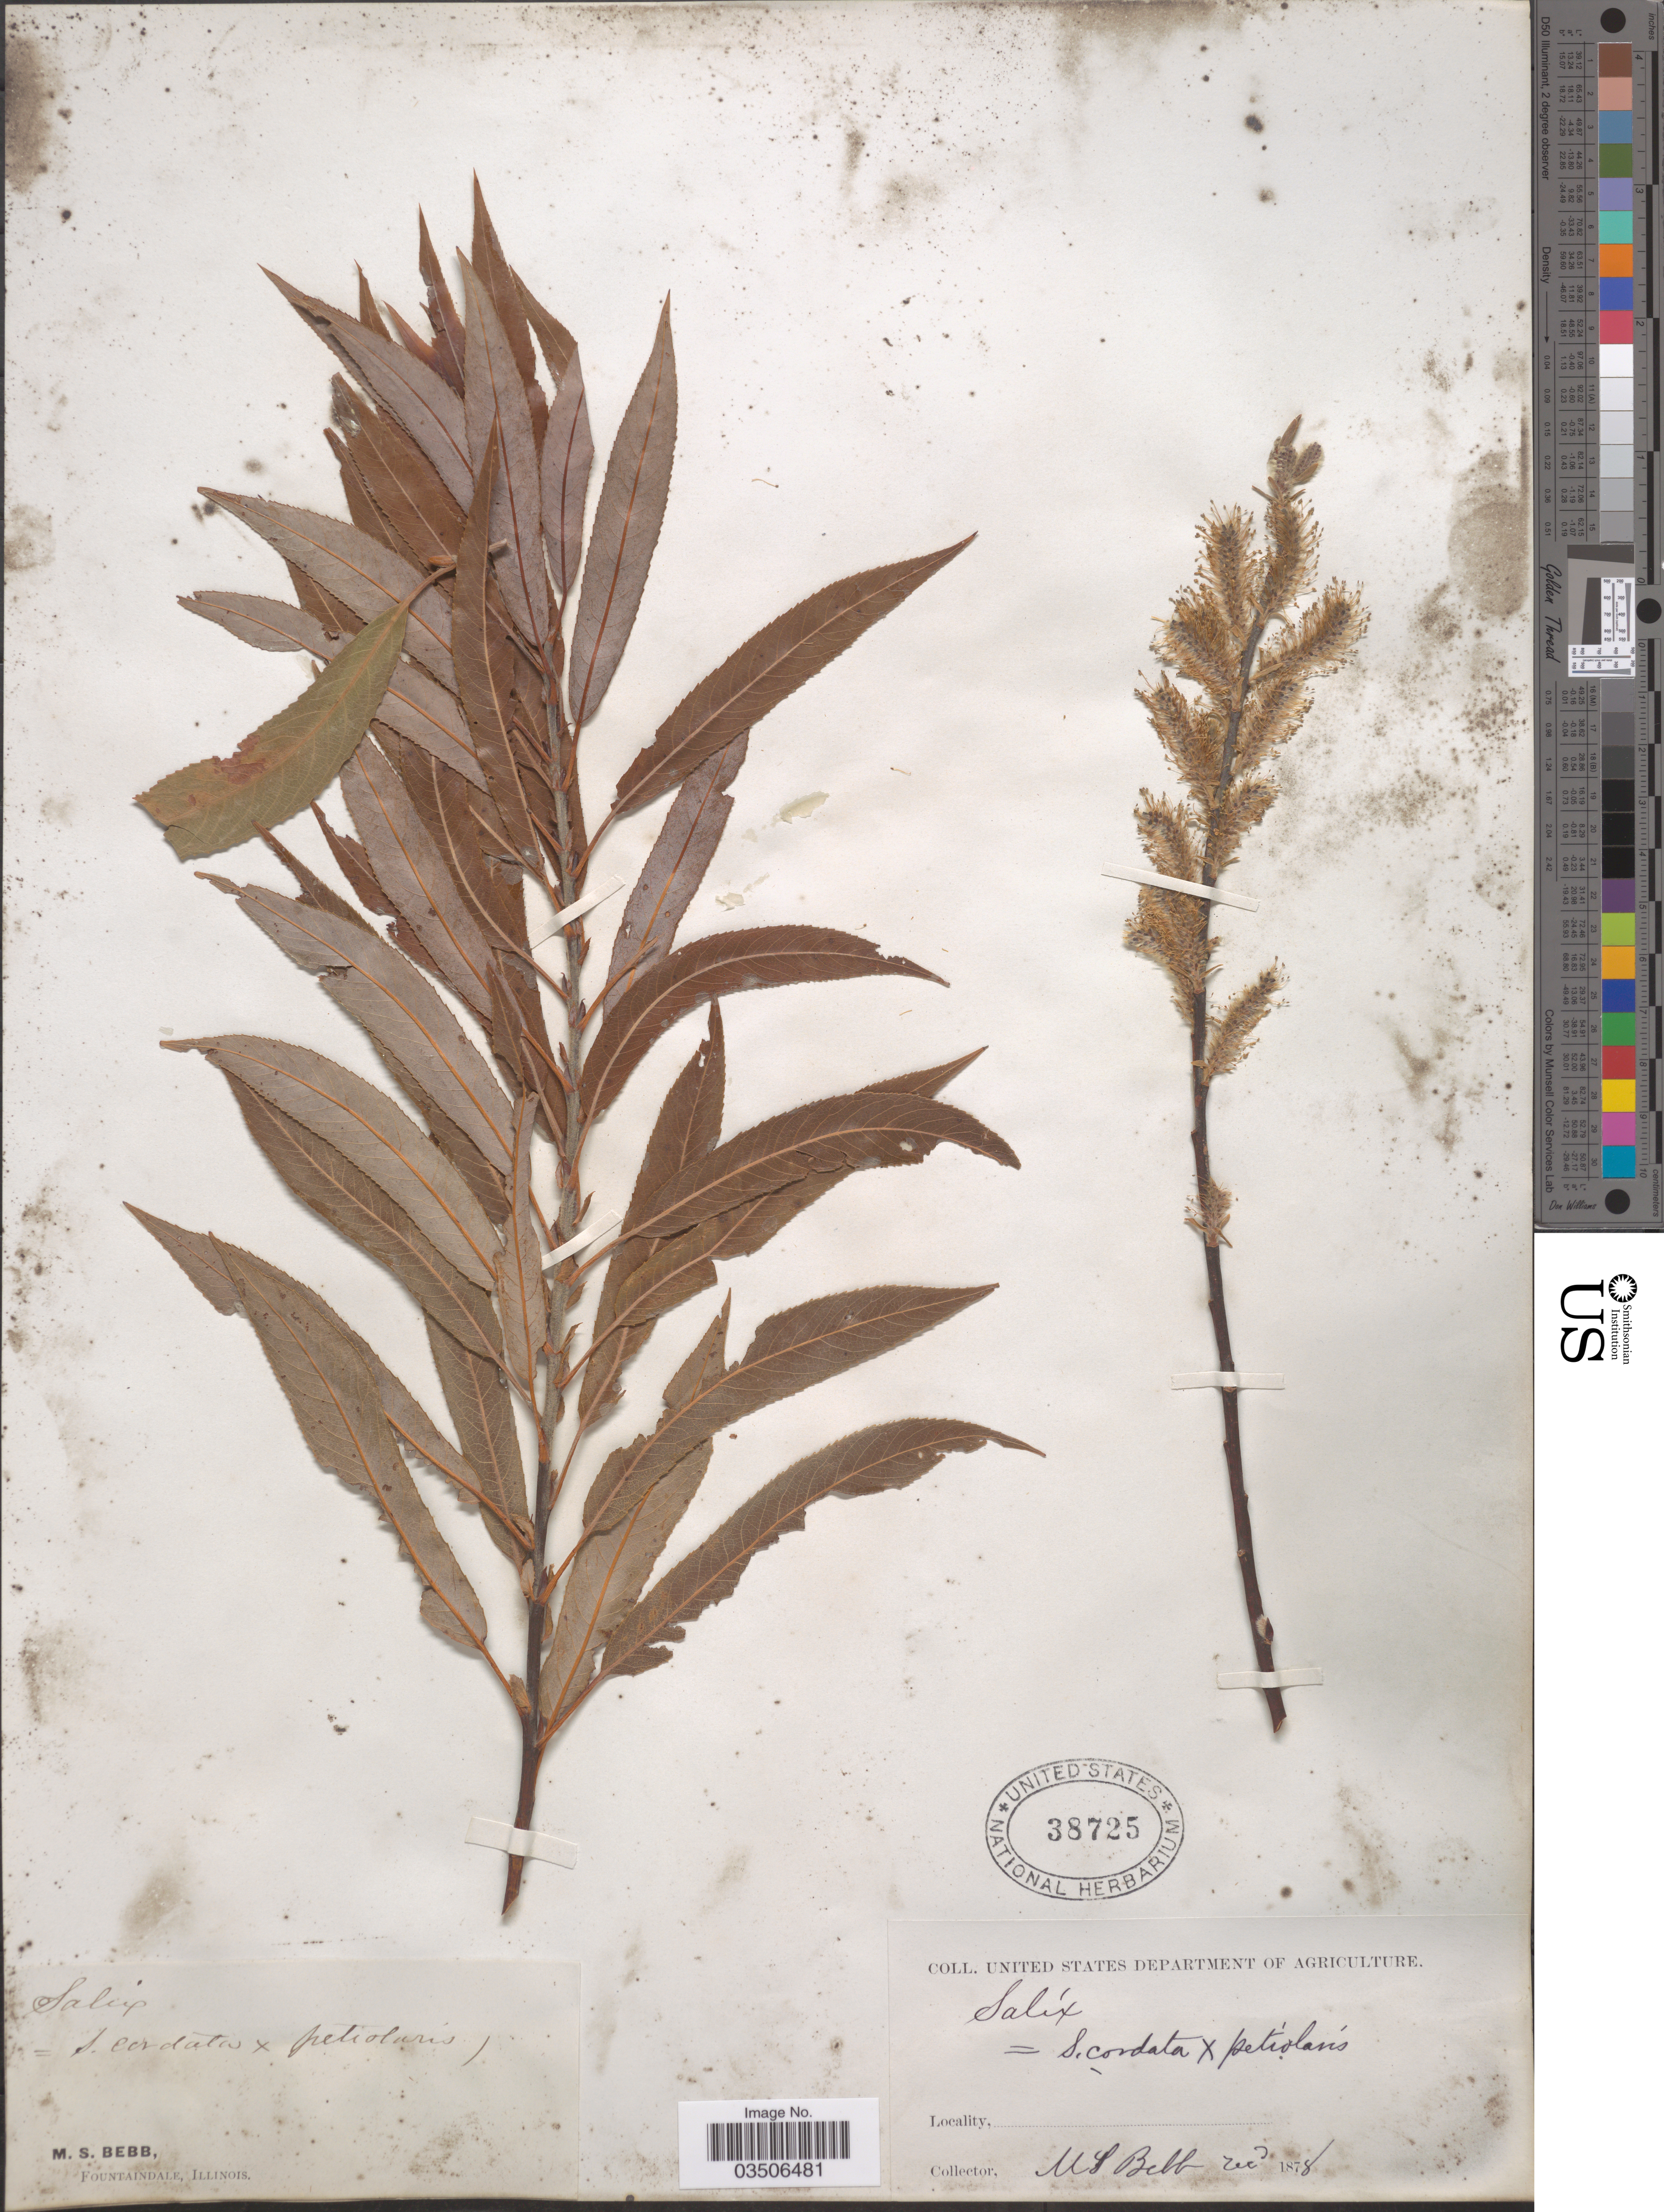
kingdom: Plantae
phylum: Tracheophyta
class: Magnoliopsida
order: Malpighiales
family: Salicaceae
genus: Salix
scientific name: Salix cordata x S. petiolaris Sm.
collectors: M. Bebb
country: United States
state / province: Illinois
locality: Fountaindale.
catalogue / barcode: US 38725